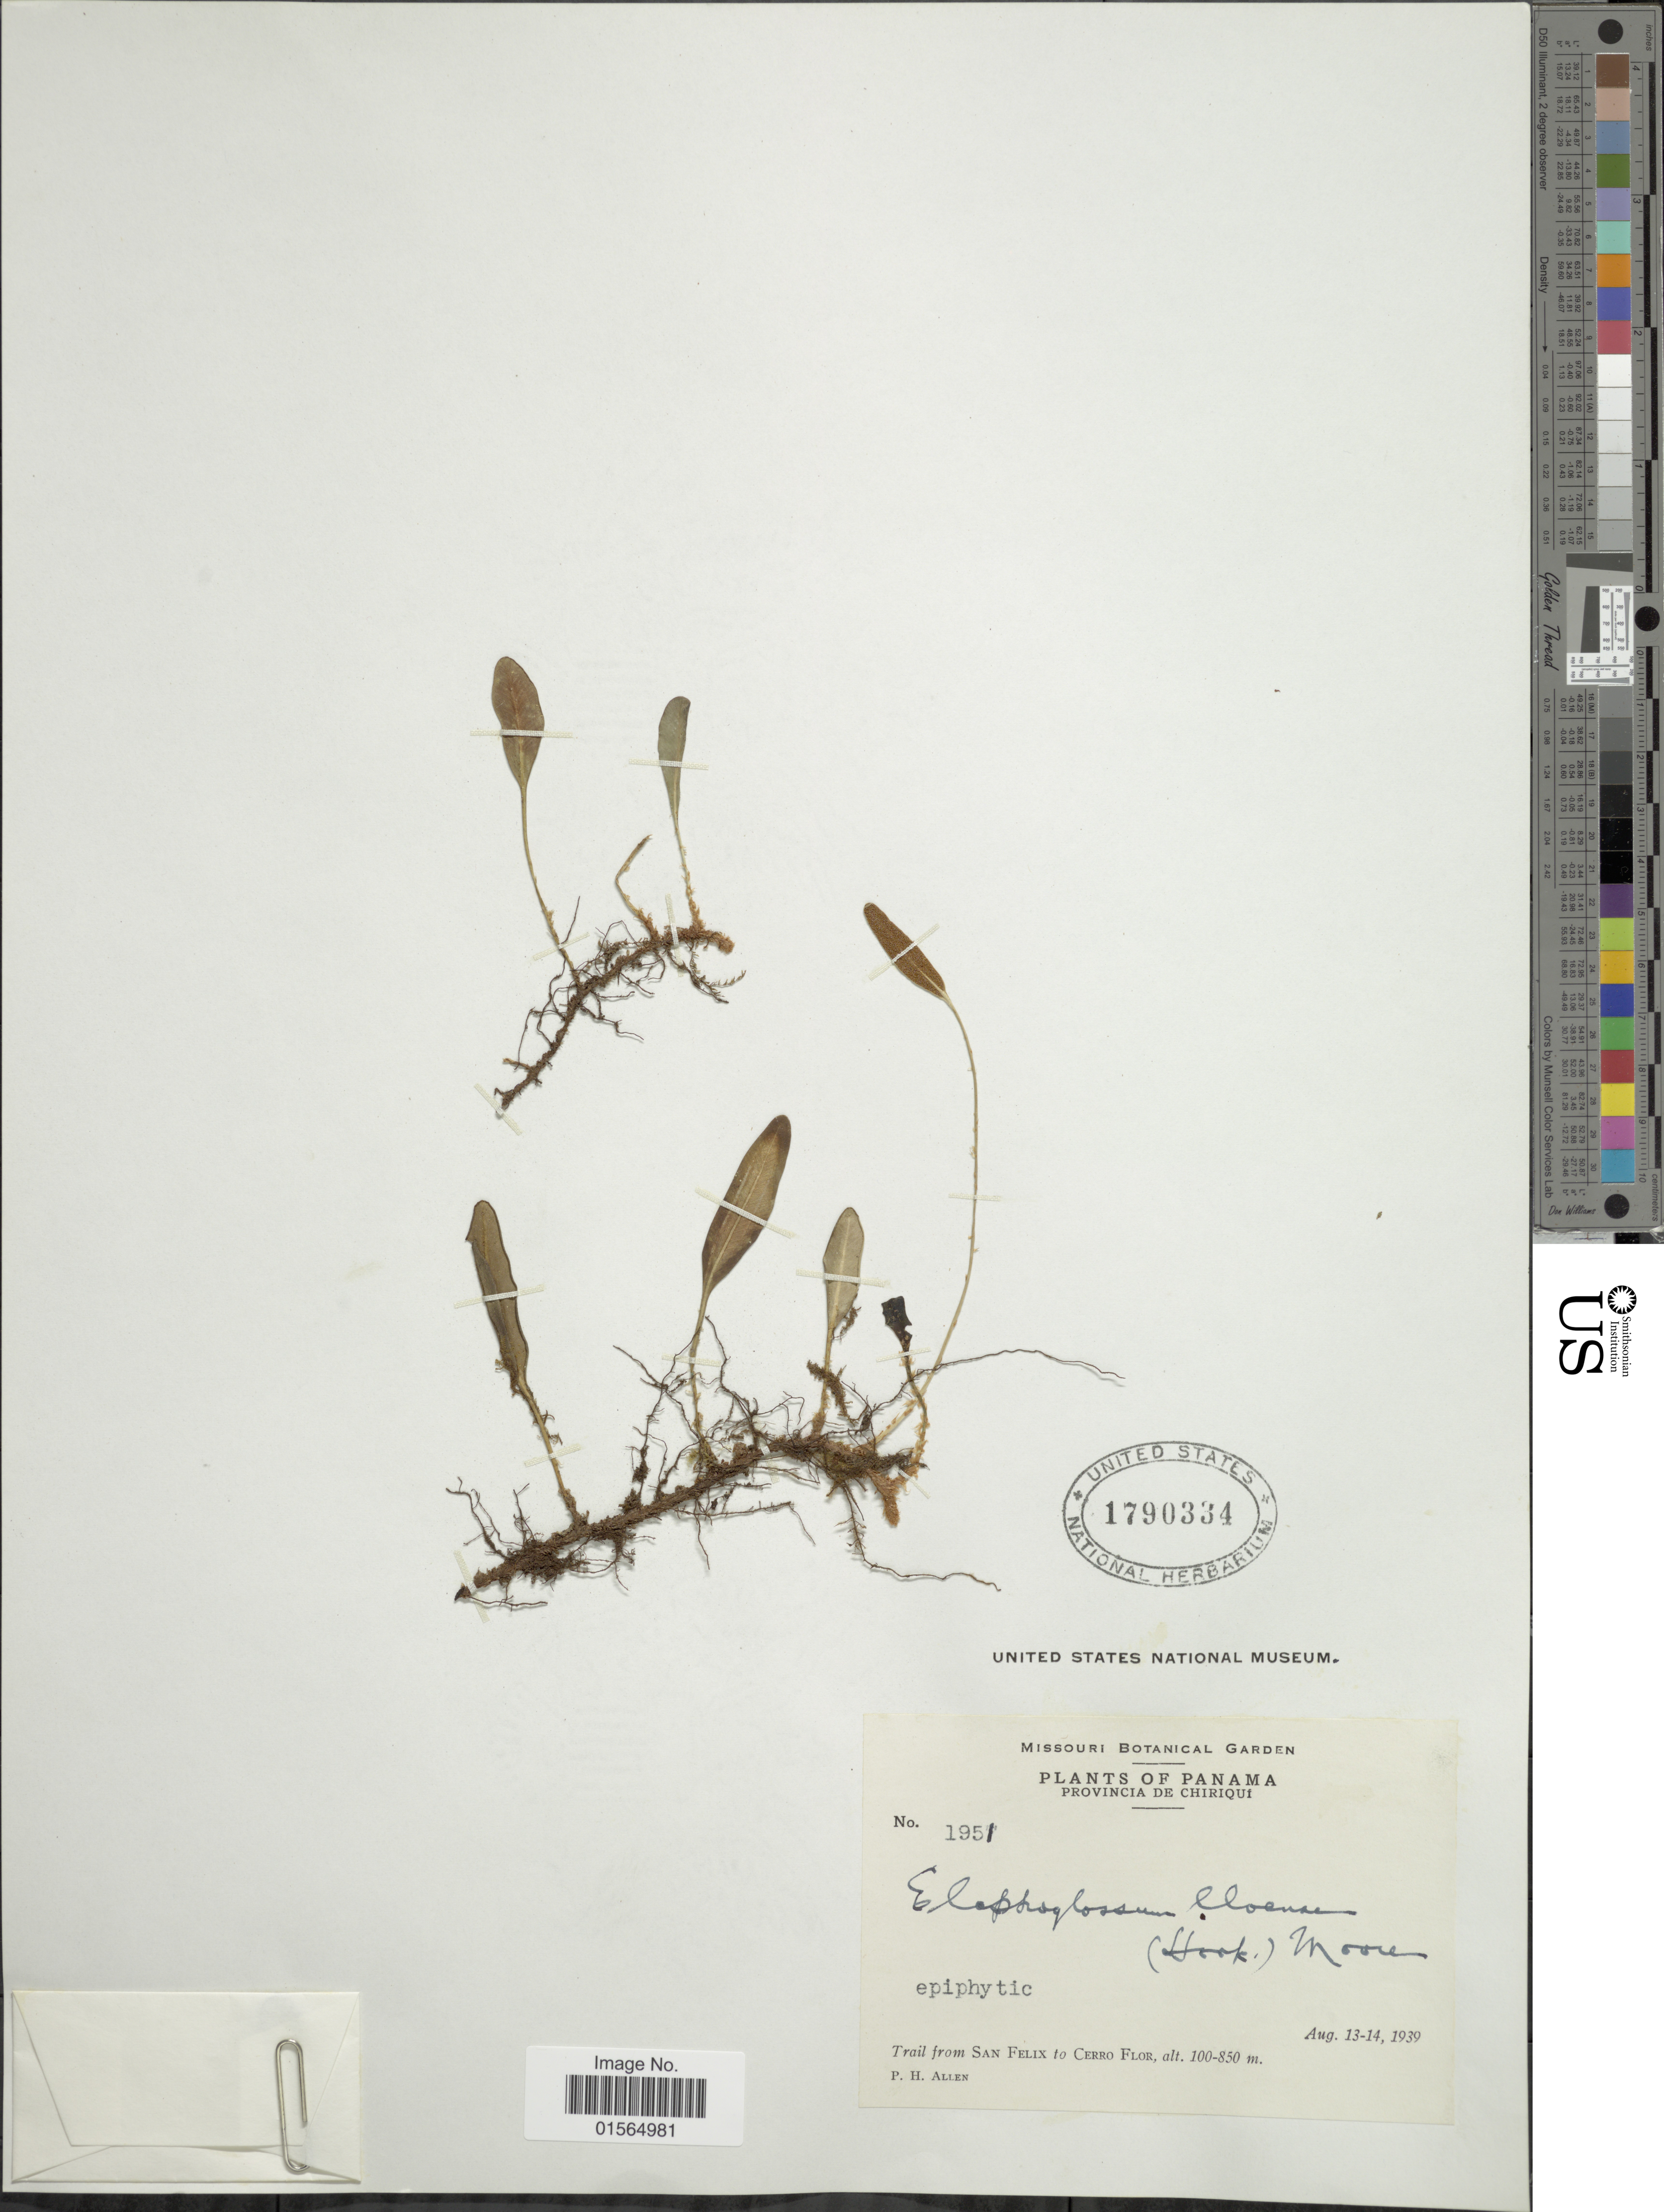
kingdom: Plantae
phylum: Tracheophyta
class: Polypodiopsida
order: Polypodiales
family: Dryopteridaceae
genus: Elaphoglossum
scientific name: Elaphoglossum revolutum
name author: (Liebm.) T. Moore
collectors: P. H. Allen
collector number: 1951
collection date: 1939-08-13/1939-08-14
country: Panama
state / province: Chiriqui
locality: Trail from San Fleix to Cerro Flor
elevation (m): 100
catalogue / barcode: US 1790334